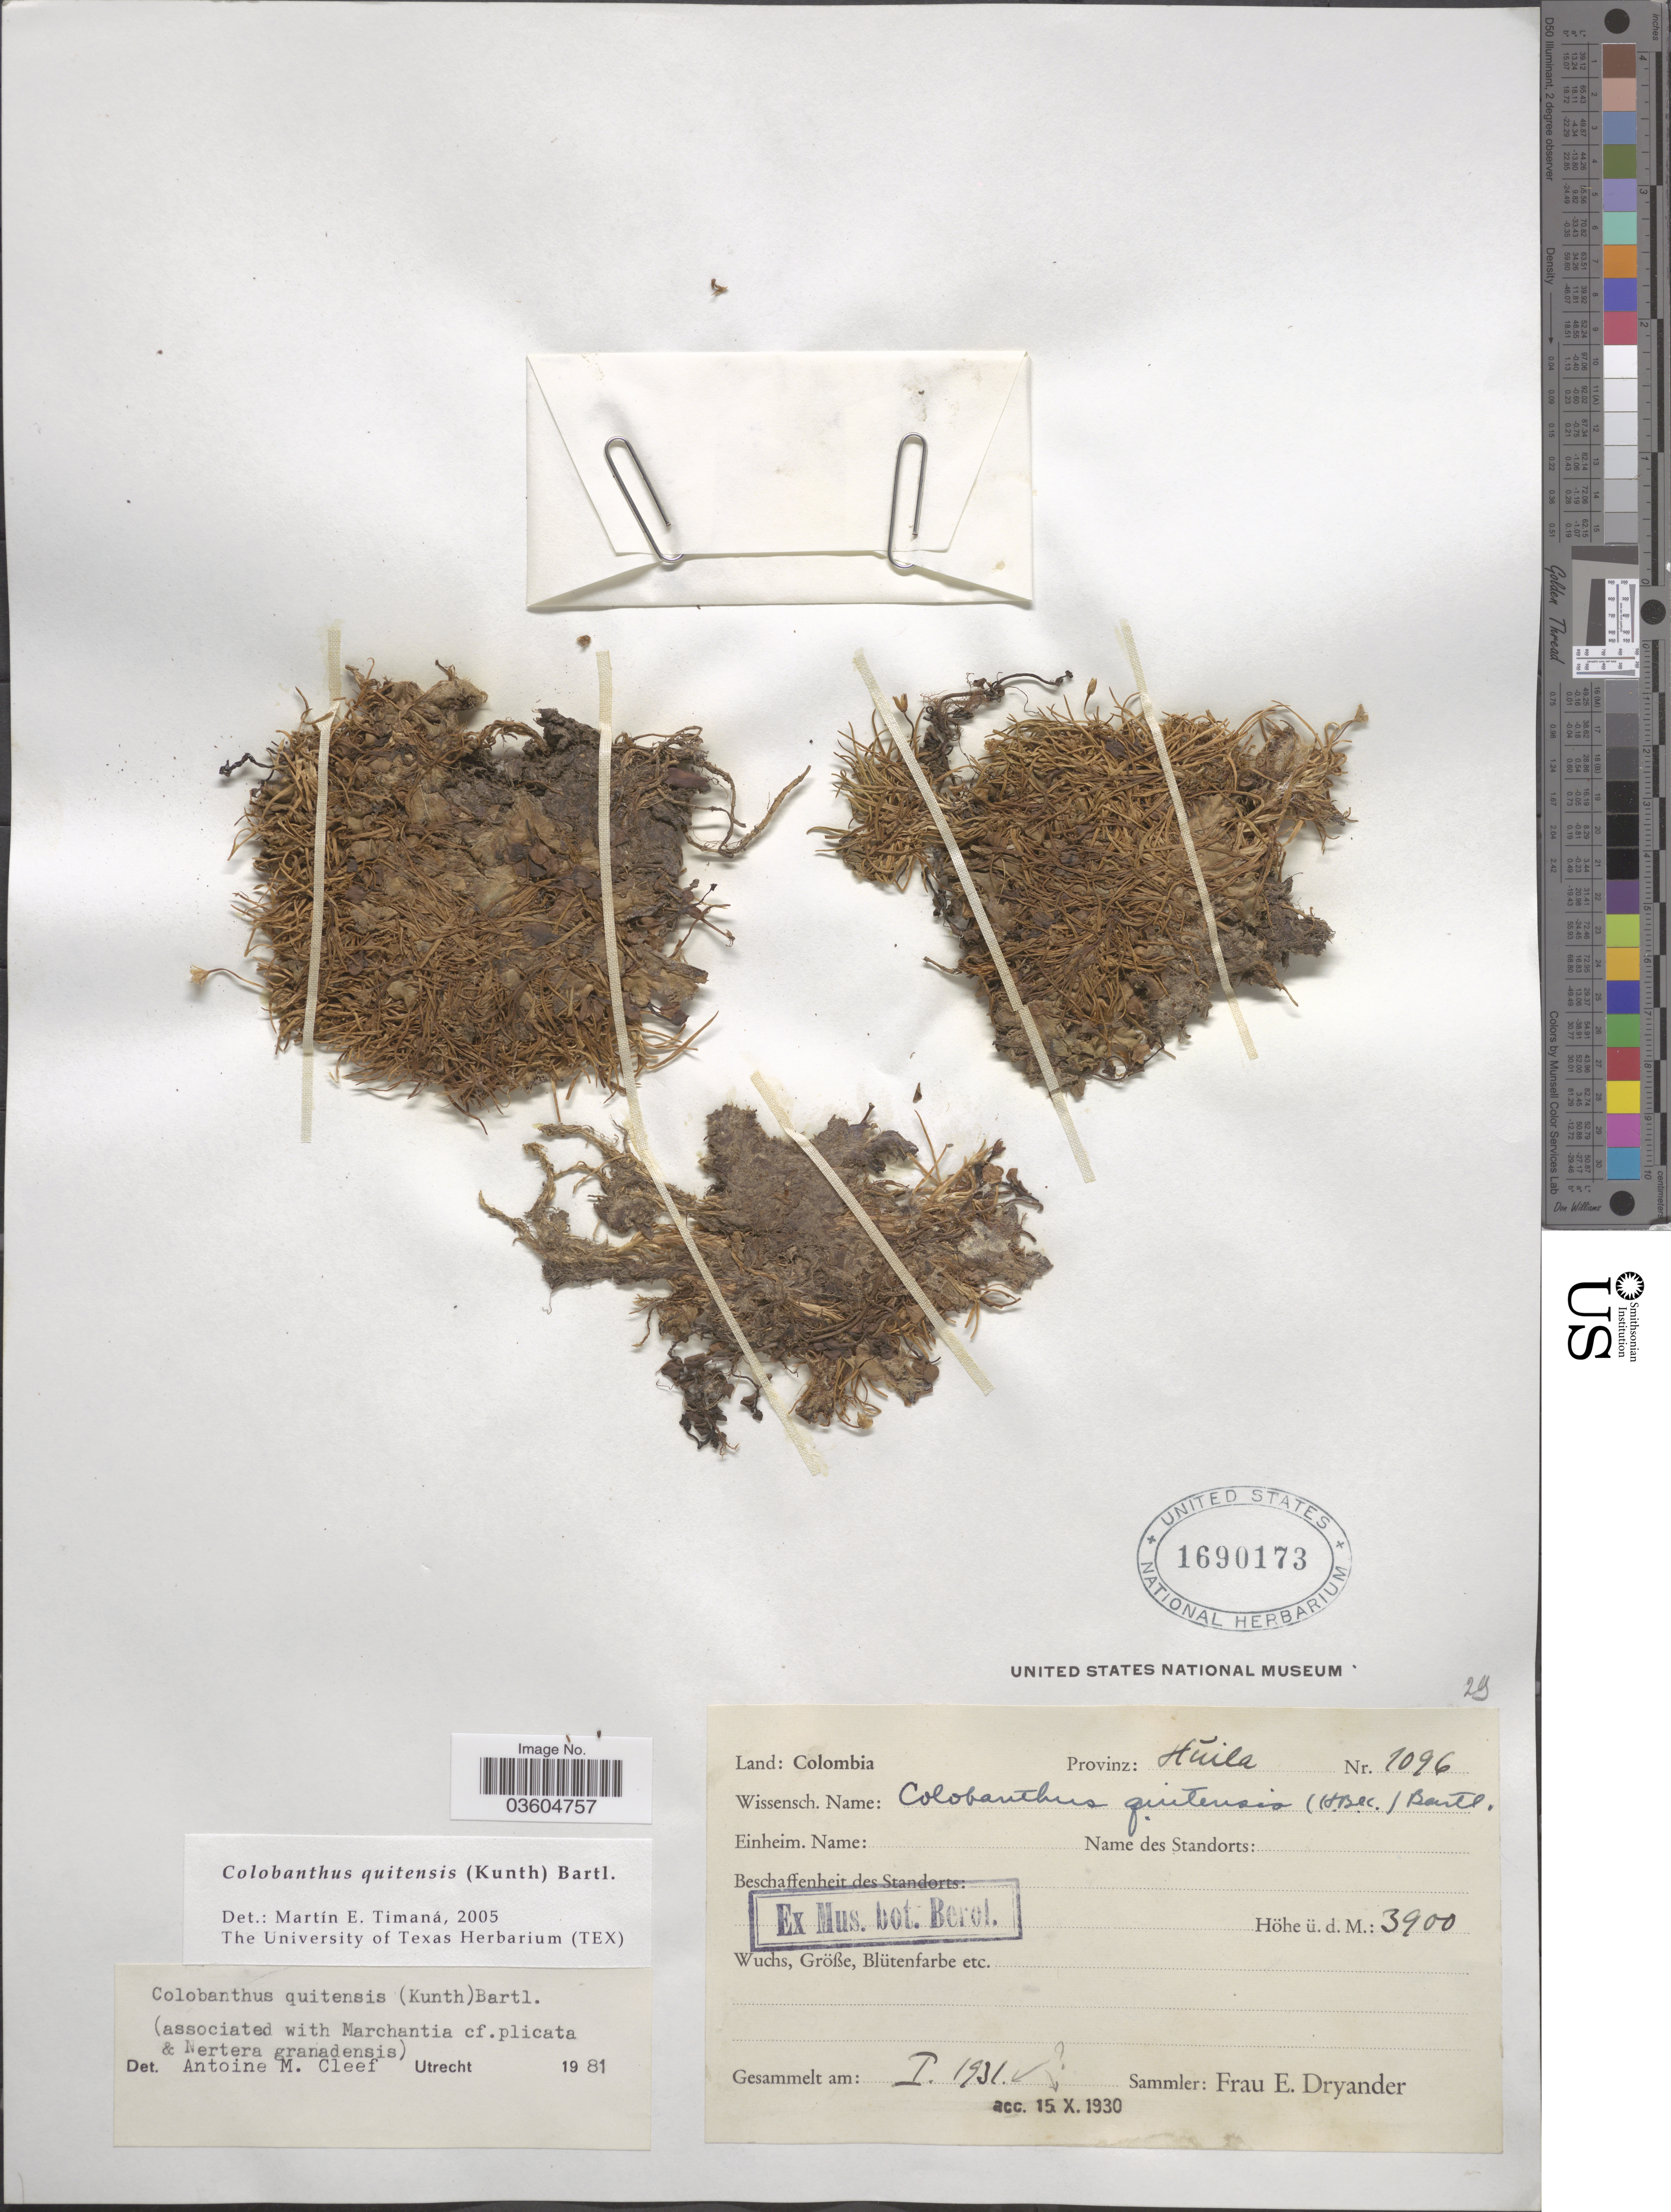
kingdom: Plantae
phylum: Tracheophyta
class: Magnoliopsida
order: Caryophyllales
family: Caryophyllaceae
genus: Colobanthus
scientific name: Colobanthus quitensis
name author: (Kunth) Bartl.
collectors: F. Dryander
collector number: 1096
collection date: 1931-01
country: Colombia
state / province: Huila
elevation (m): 3900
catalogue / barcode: US 1690173